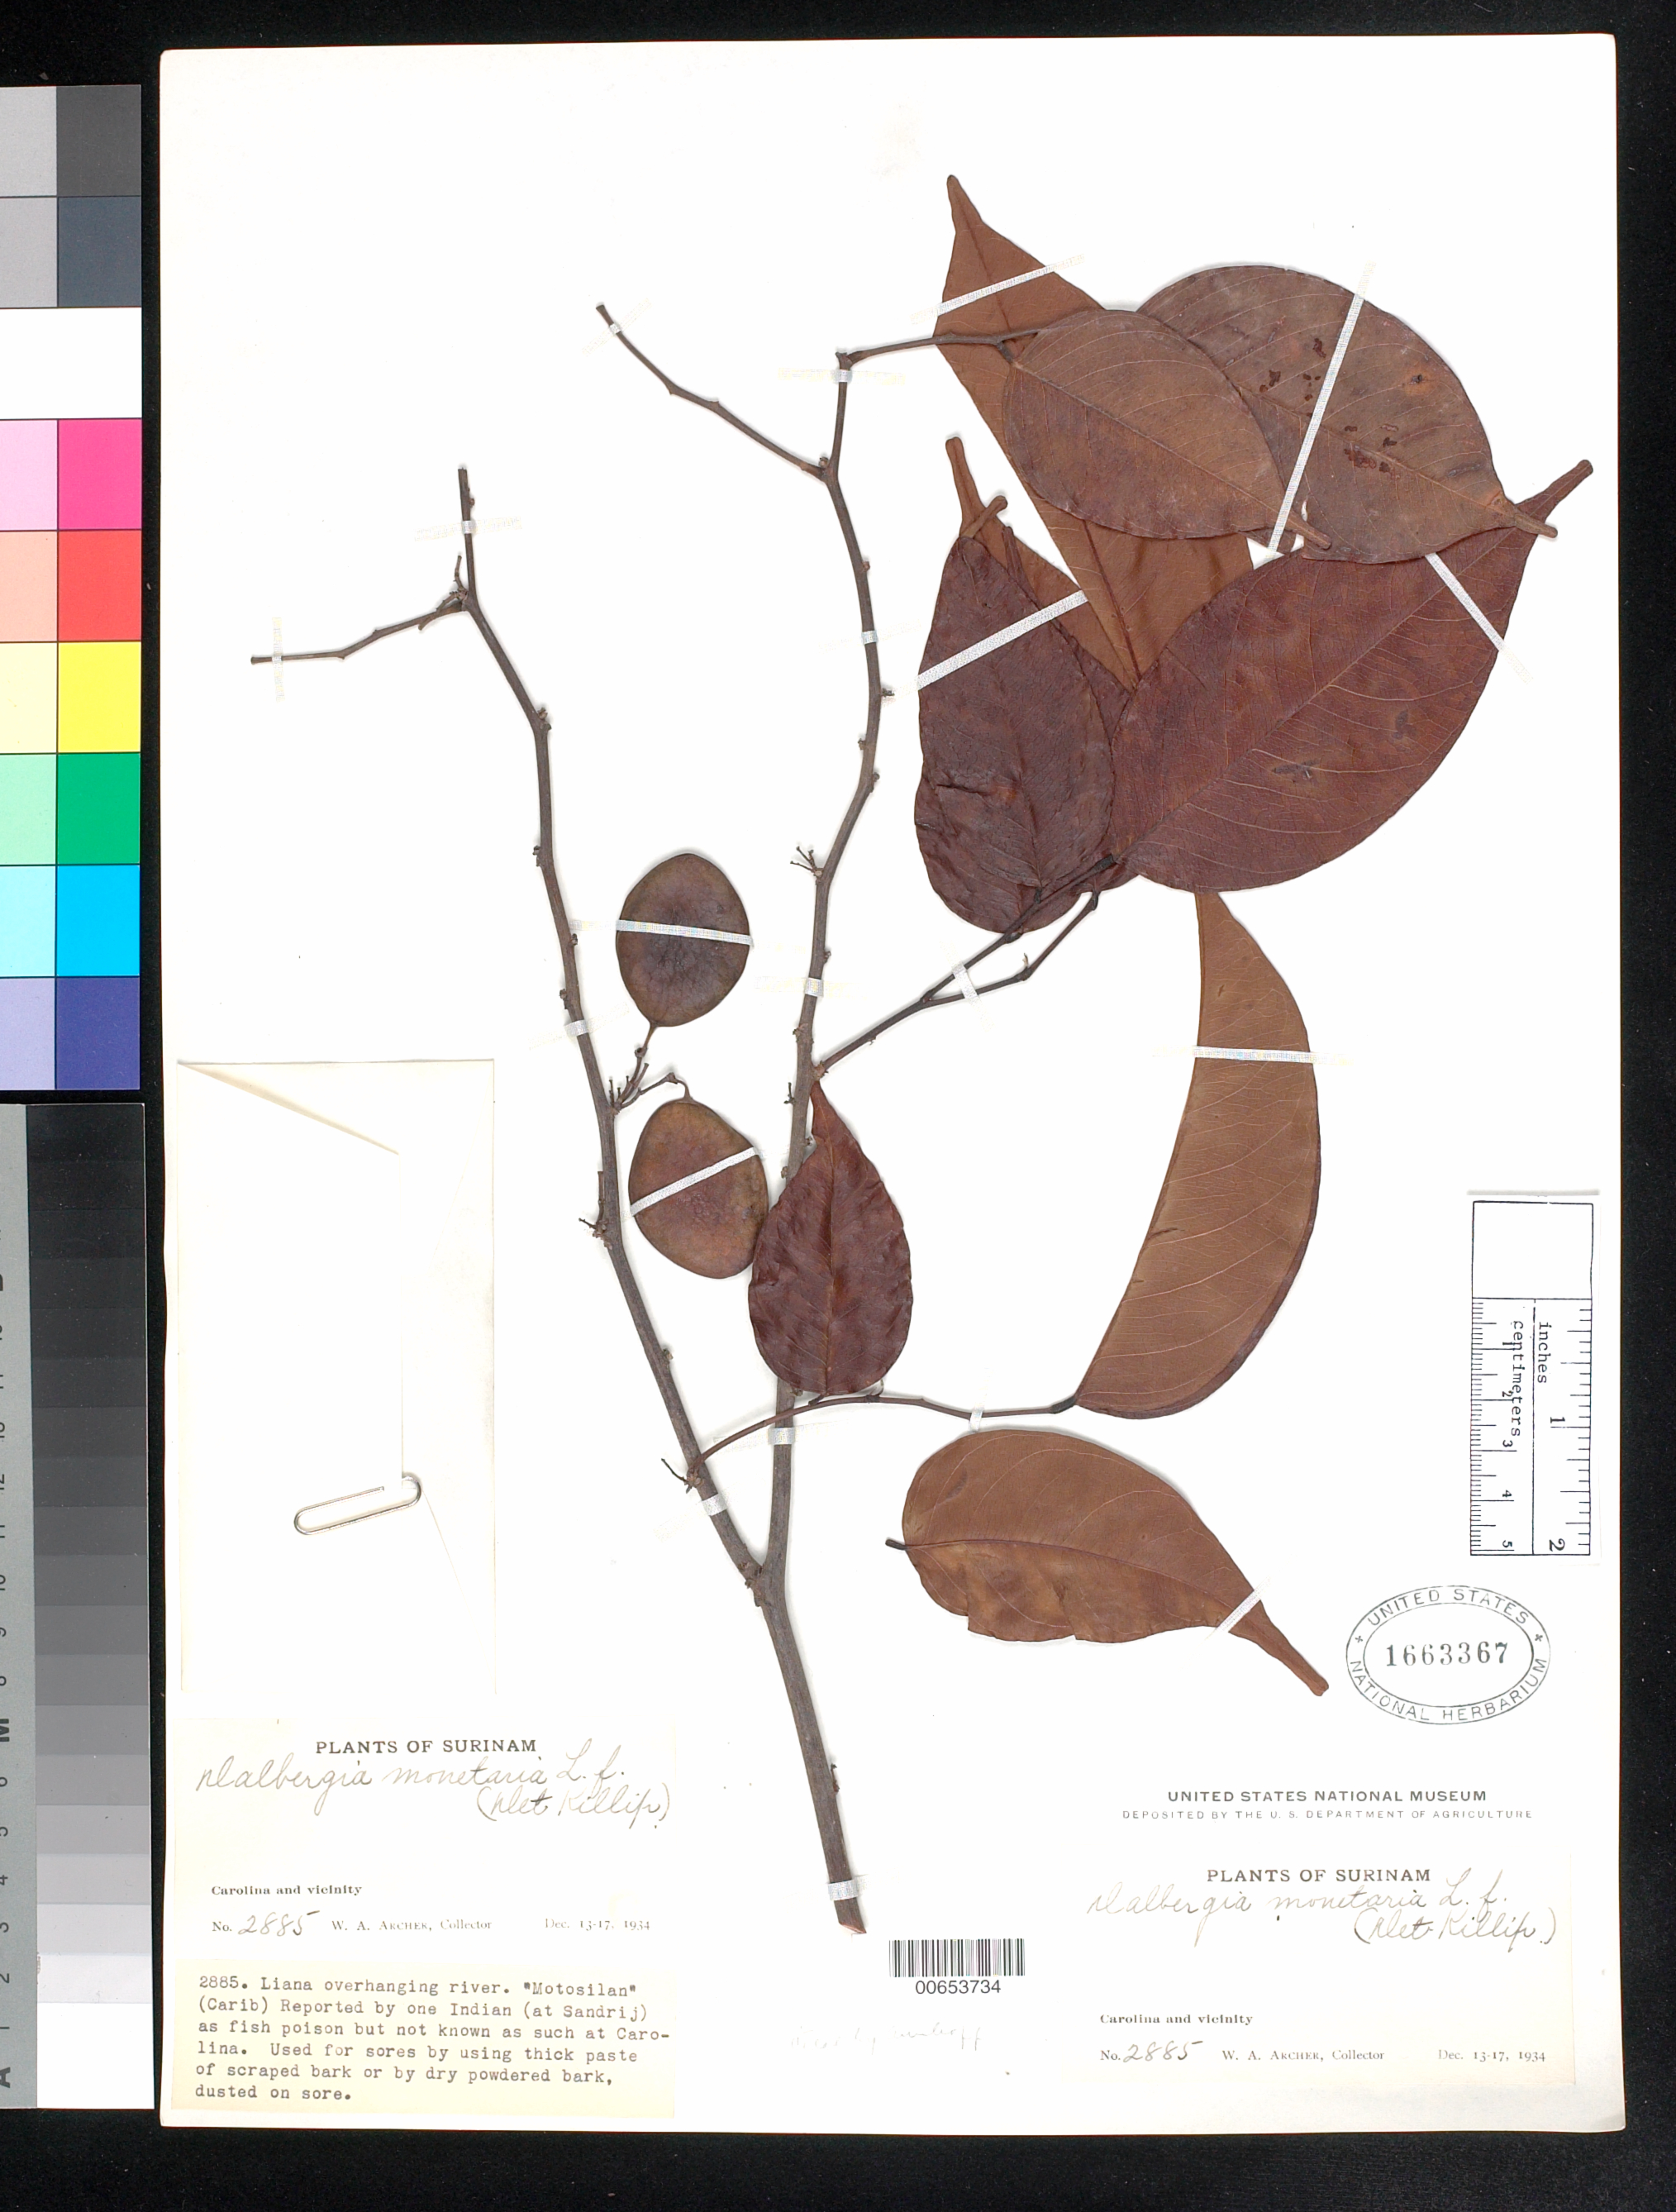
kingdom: Plantae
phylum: Tracheophyta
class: Magnoliopsida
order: Fabales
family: Fabaceae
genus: Dalbergia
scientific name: Dalbergia monetaria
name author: L. f.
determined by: Killip, Ellsworth P.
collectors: W. A. Archer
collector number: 2885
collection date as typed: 13-Dec-34 to 17-Dec-34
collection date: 1934-12-13/1934-12-17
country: Suriname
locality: Carolina and vicinity, Surinam River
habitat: Overhanging river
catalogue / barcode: US 1663367